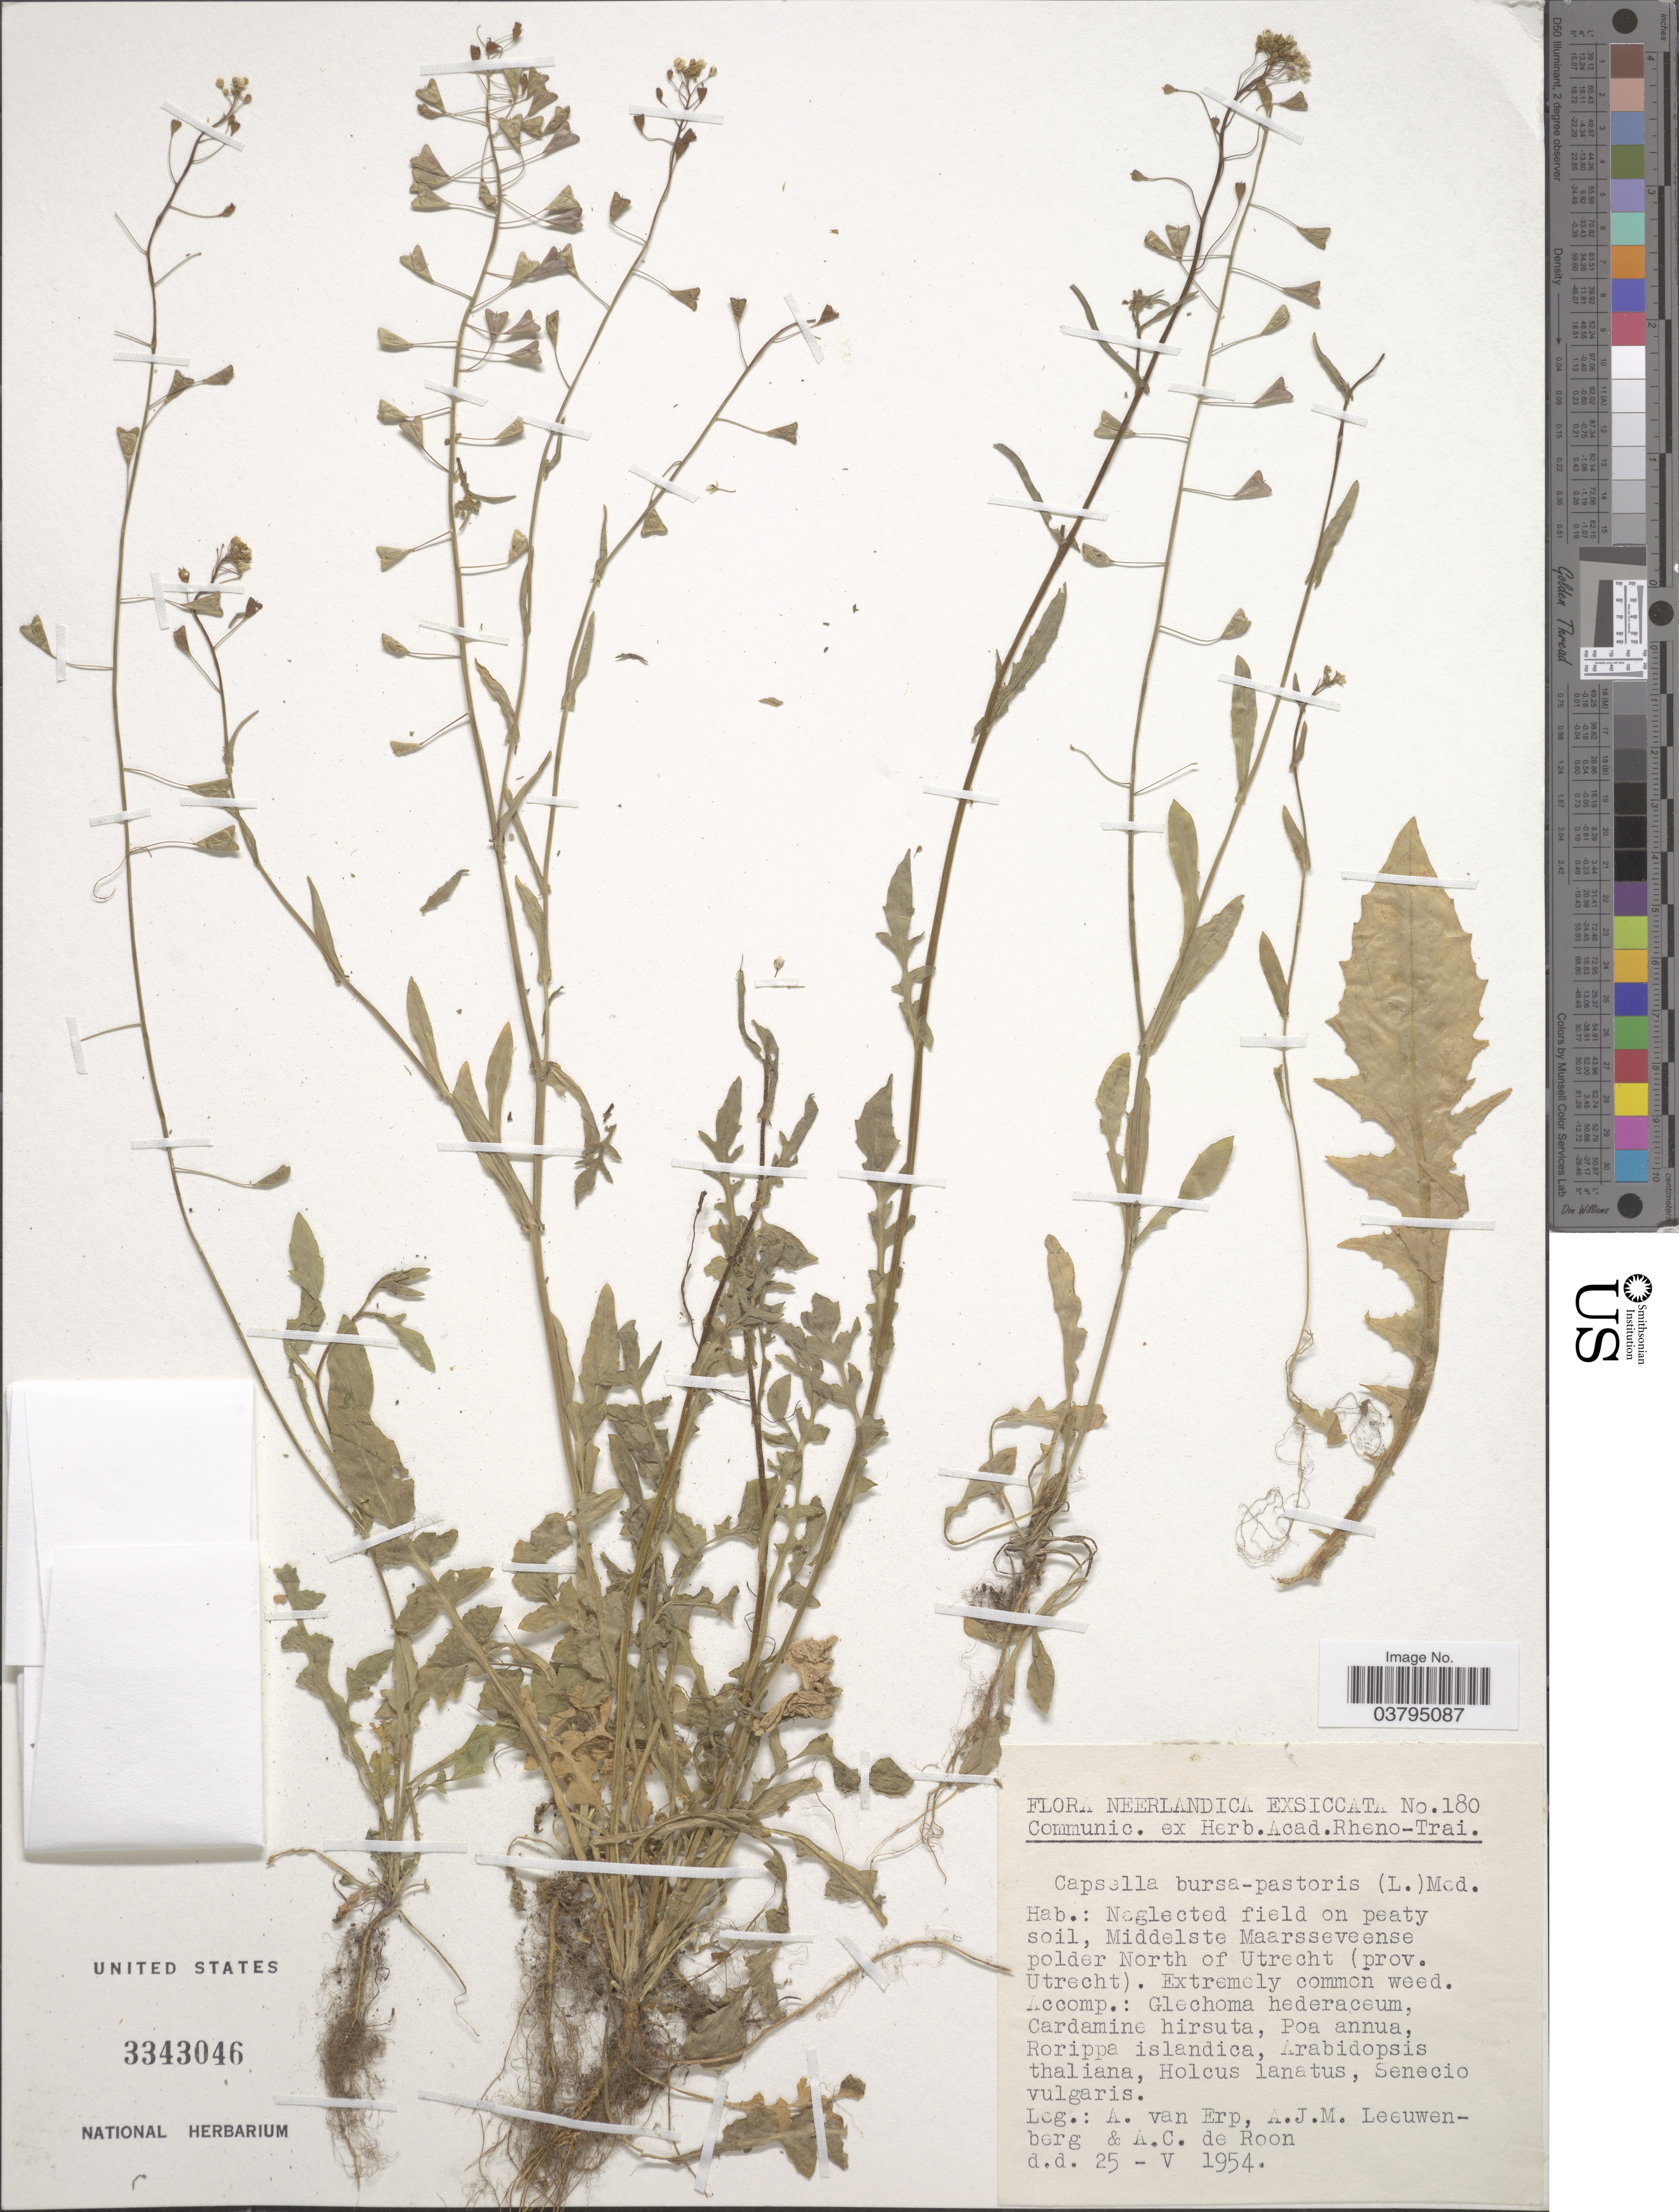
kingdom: Plantae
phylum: Tracheophyta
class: Magnoliopsida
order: Brassicales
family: Brassicaceae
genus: Capsella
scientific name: Capsella bursa-pastoris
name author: (L.) Medik.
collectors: A. Van Erp, A. J. M. Leeuwenberg & A. de Roon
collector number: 180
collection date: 1954-05-25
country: Netherlands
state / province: Utrecht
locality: Neerlandica. Neglected field on peaty soil, Middelste Maarsseveense polder North of Utrecht ( prov. Utrecht).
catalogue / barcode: US 3343046